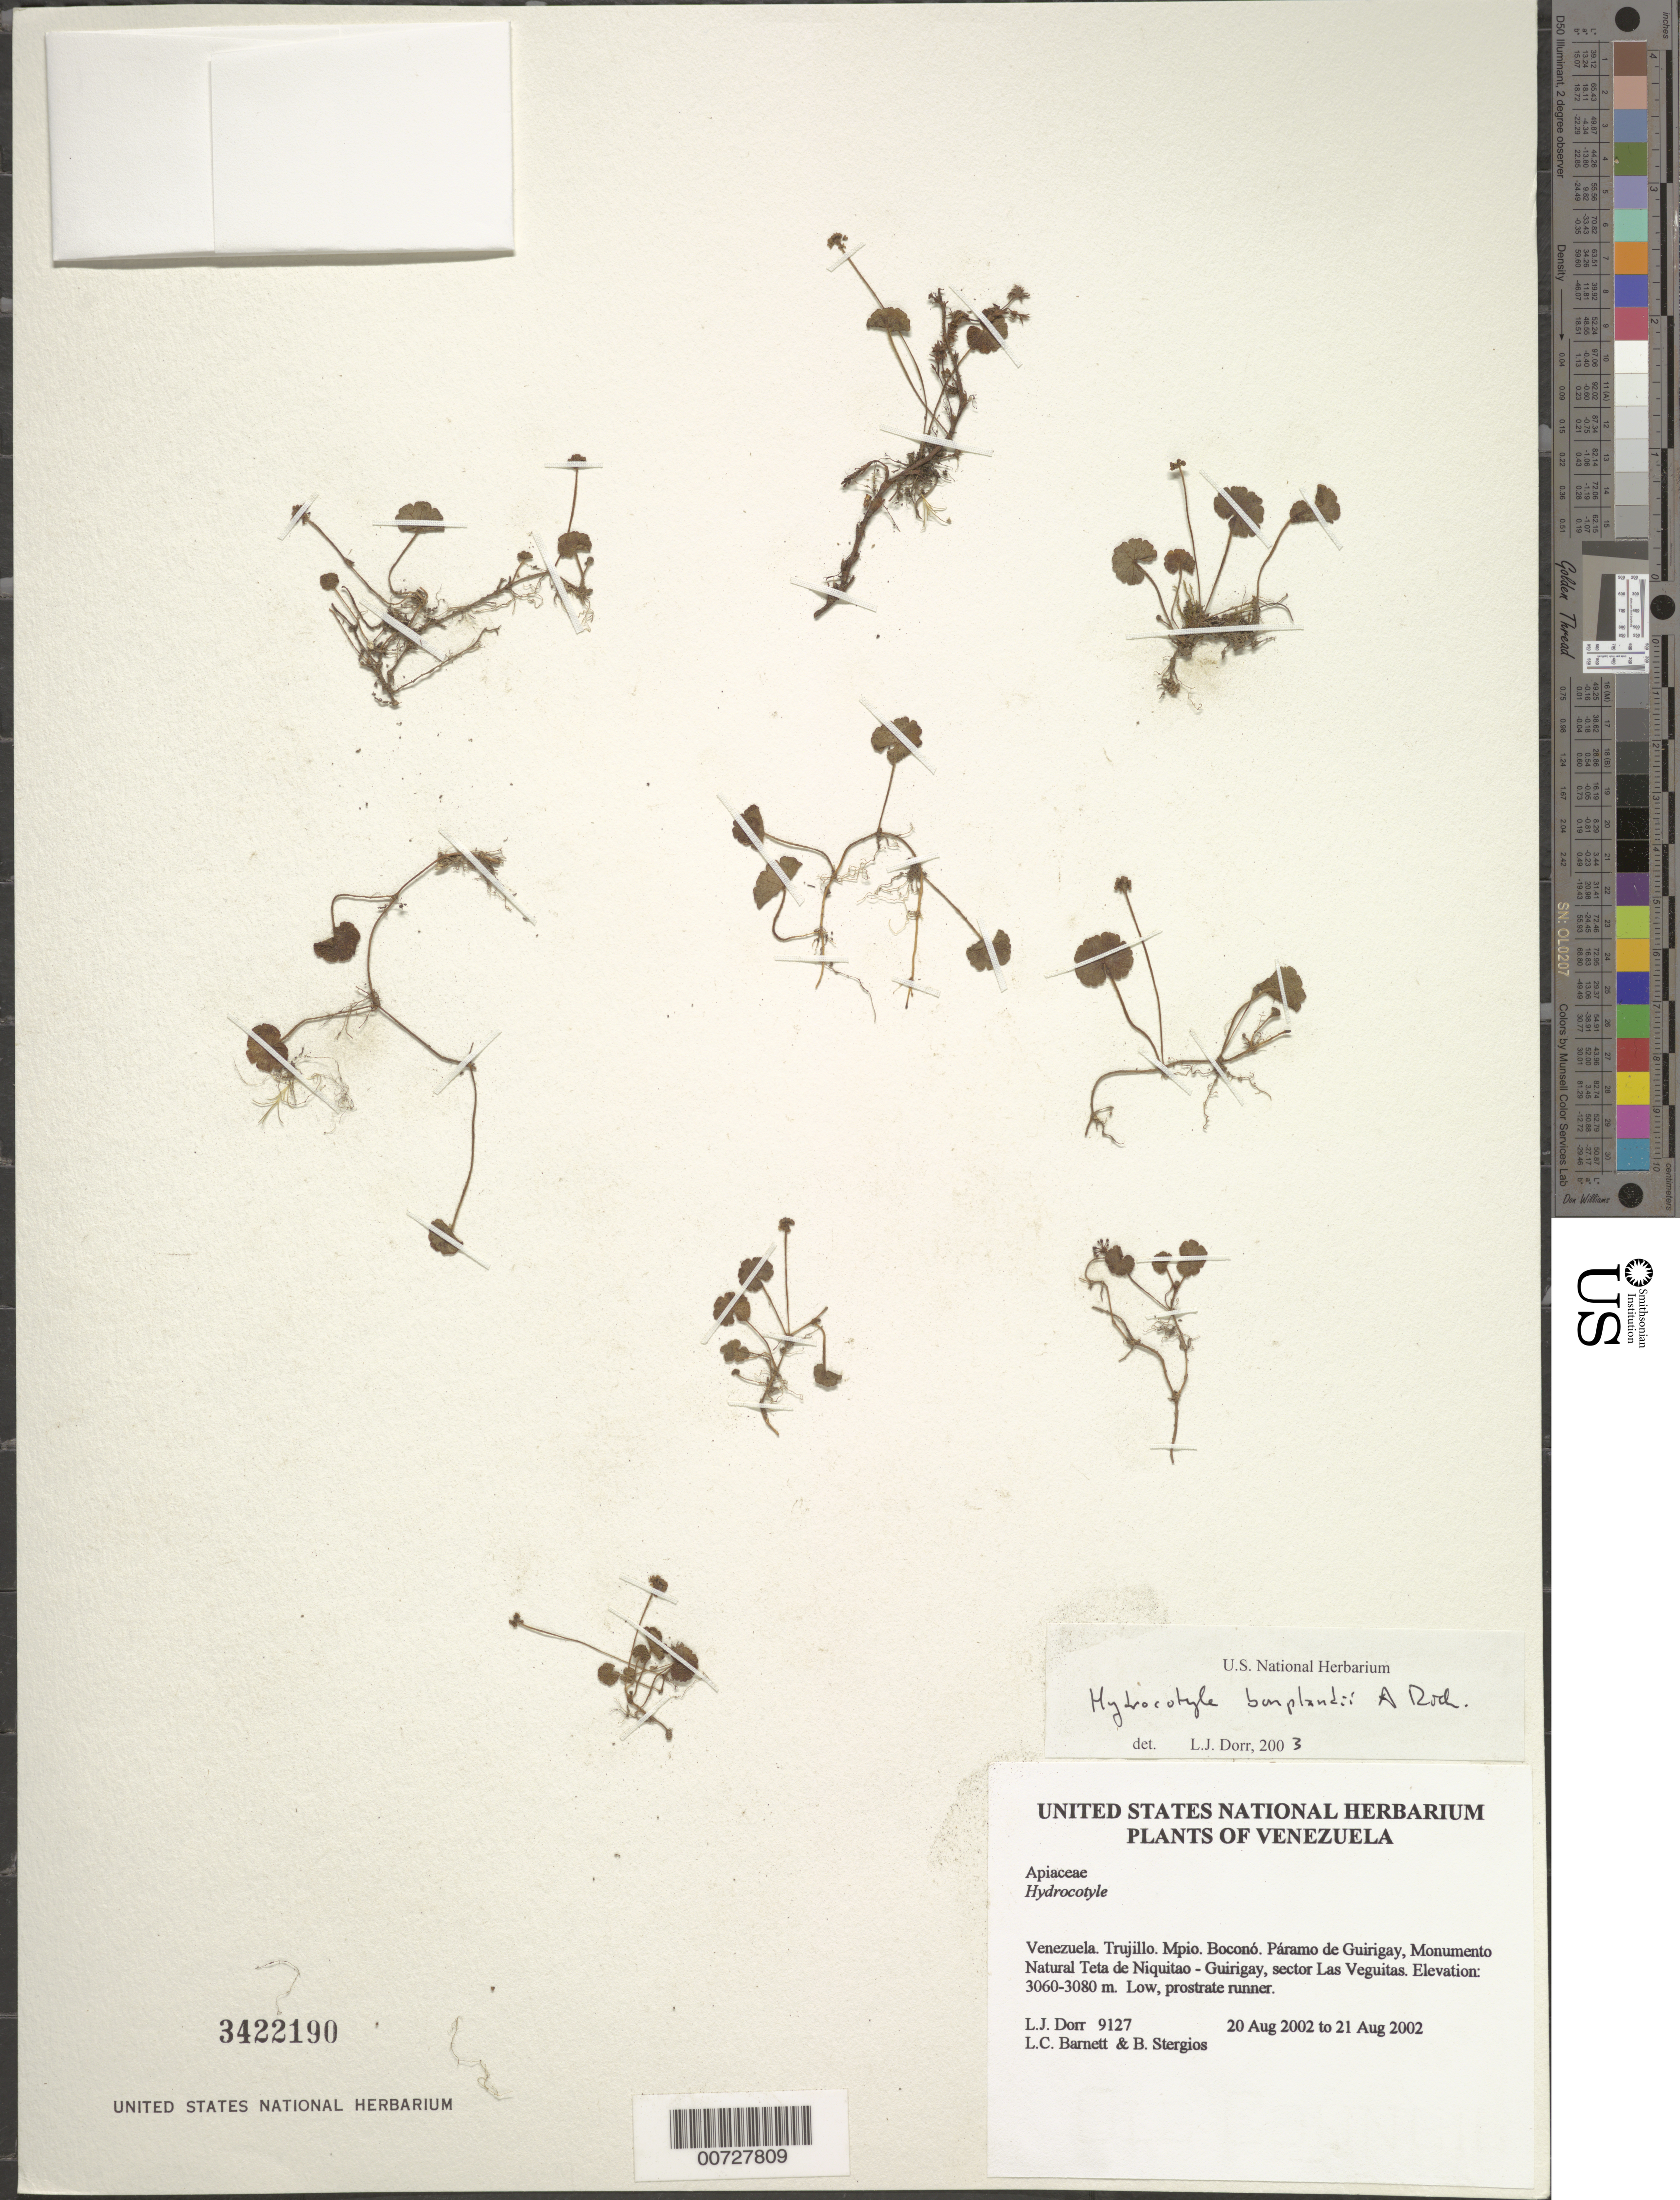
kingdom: Plantae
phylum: Tracheophyta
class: Magnoliopsida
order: Apiales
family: Araliaceae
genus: Hydrocotyle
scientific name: Hydrocotyle bonplandi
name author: A. Rich.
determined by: Dorr, L. J., (BOT), Smithsonian Institution - National Museum of Natural History (UNITED STATES)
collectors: L. J. Dorr, L. C. Barnett & B. G. Stergios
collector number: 9127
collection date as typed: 20 Aug 2002 to 21 Aug 2002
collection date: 2002-08-20/2002-08-21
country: Venezuela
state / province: Trujillo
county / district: Boconó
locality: Páramo de Guirigay, Monumento Natural Teta de Niquitao - Guirigay, sector Las Veguitas.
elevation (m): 3060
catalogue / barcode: US 3422190